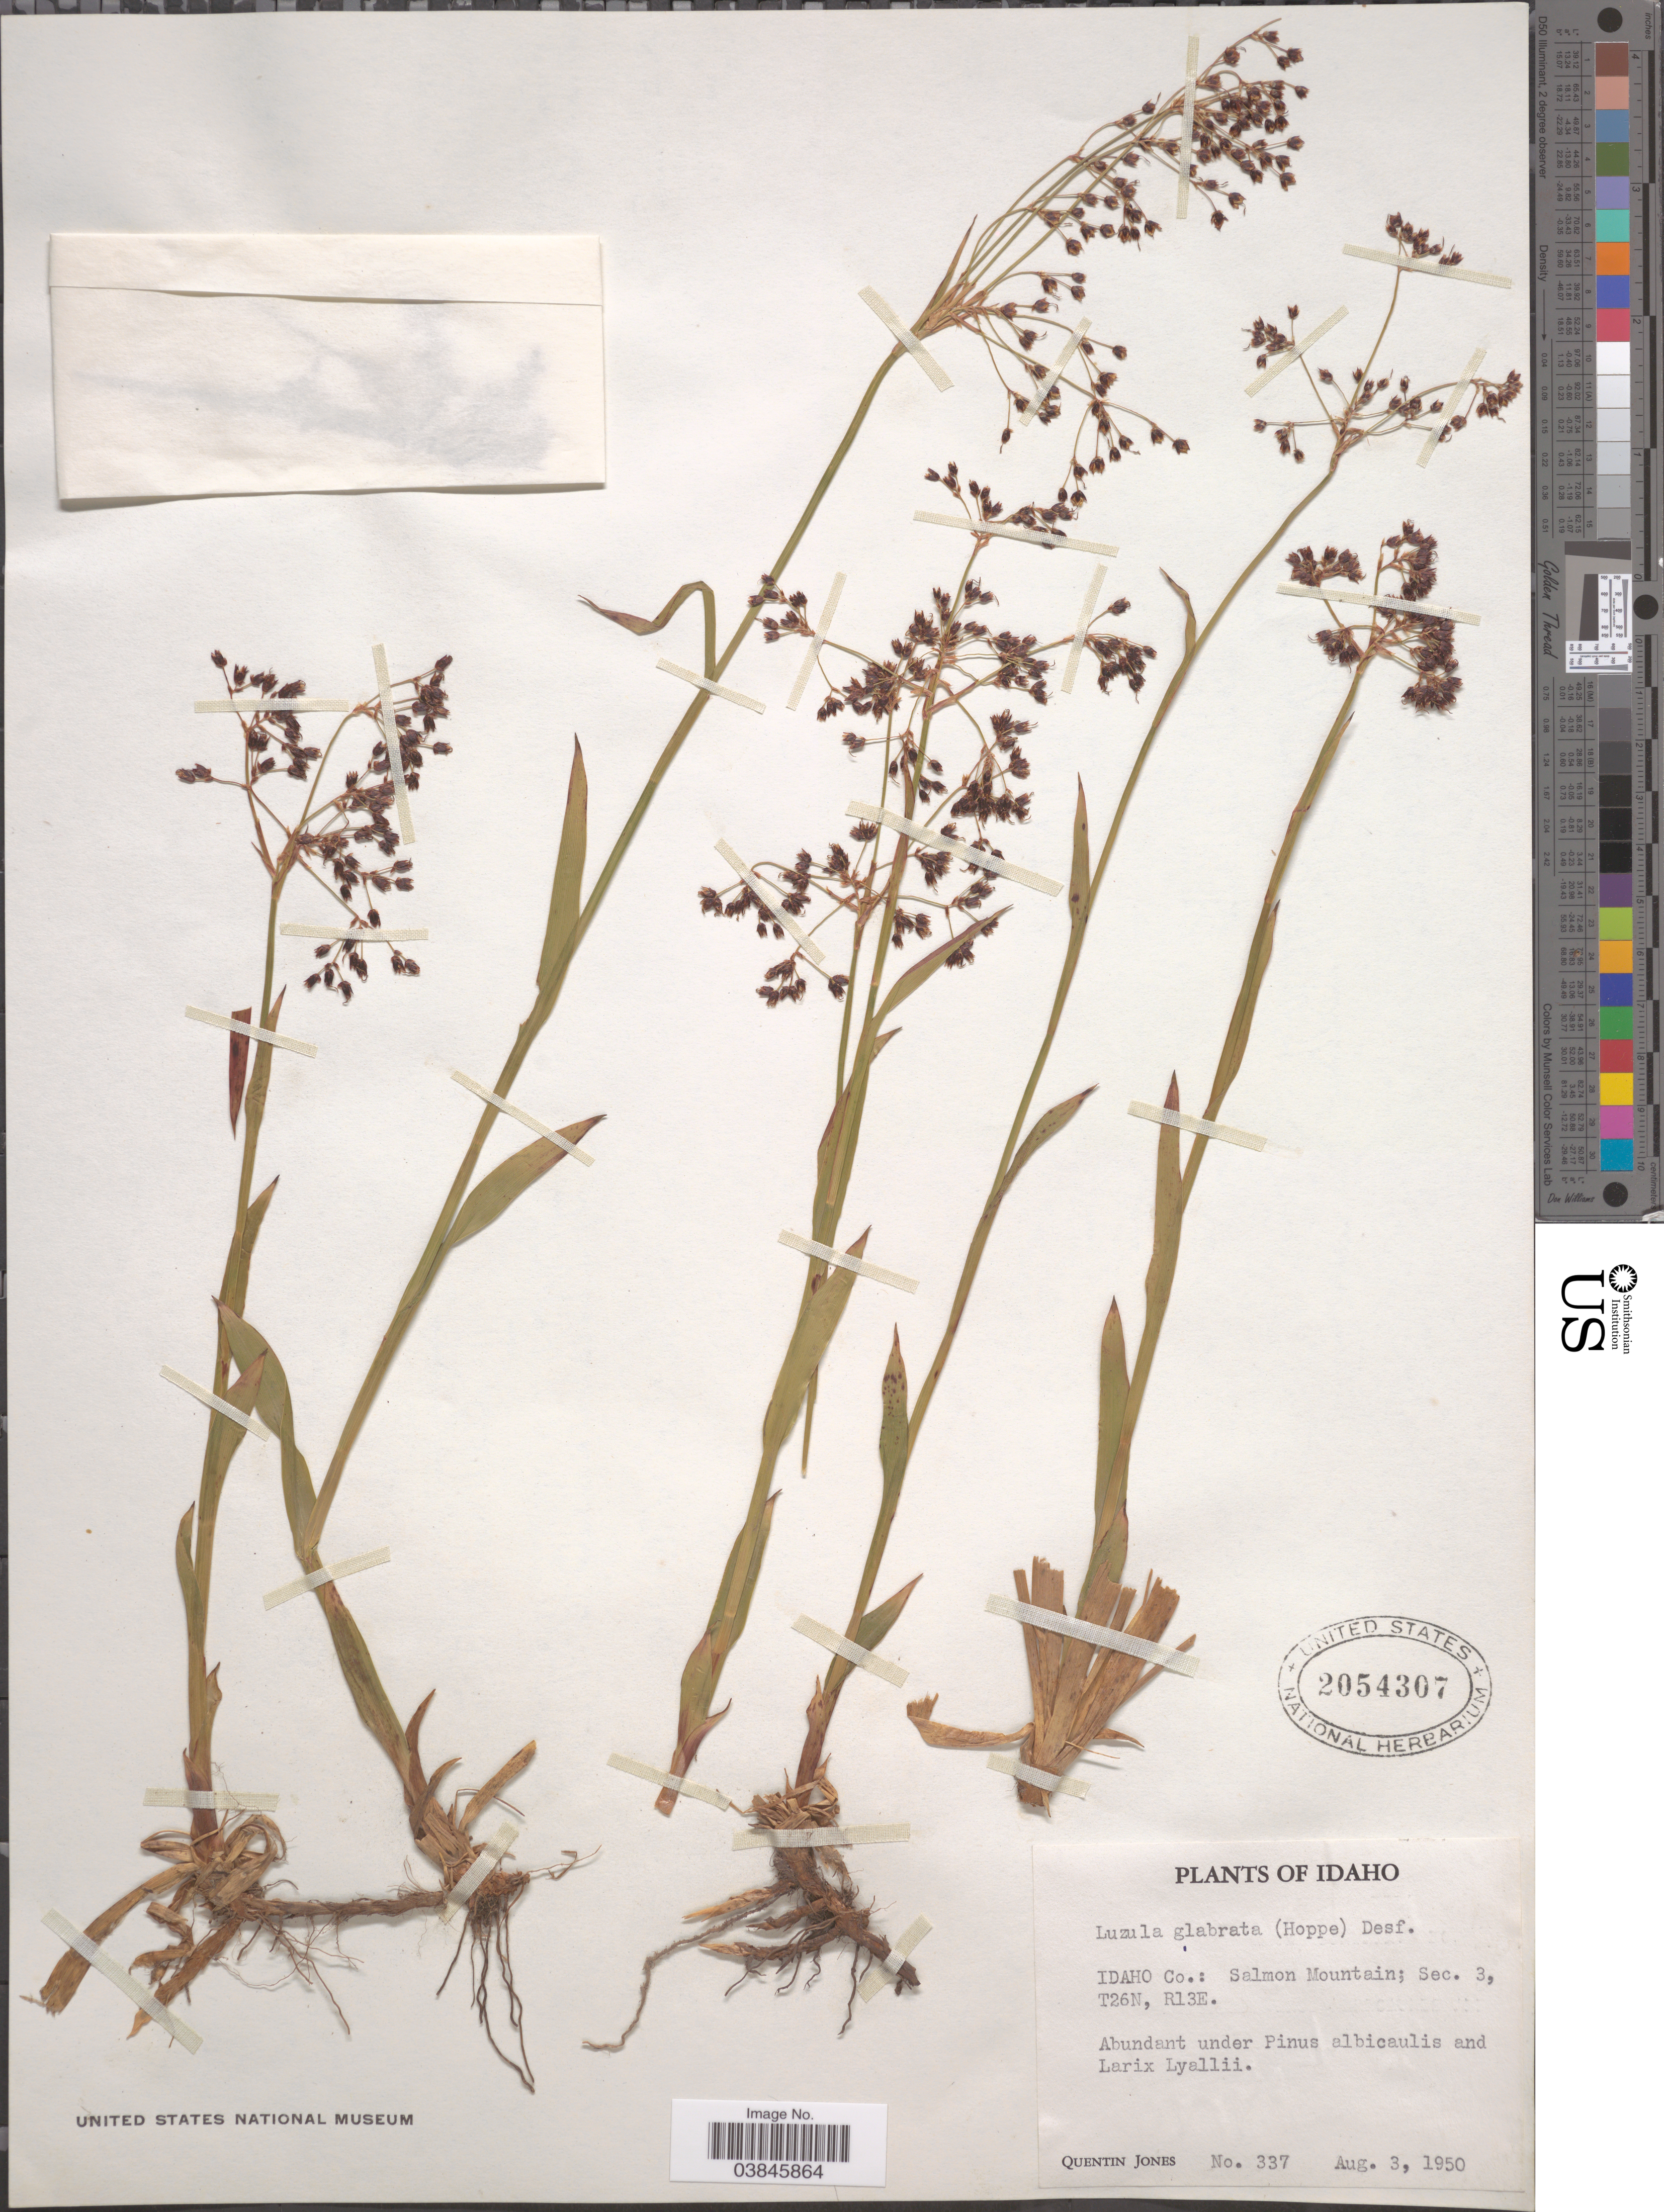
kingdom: Plantae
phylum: Tracheophyta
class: Liliopsida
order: Poales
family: Juncaceae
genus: Luzula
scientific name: Luzula glabrata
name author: (Hoppe) Desv.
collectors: Q. Jones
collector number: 337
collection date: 1950-08-03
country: United States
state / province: Idaho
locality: Idaho Co.: Salmon Mountain; Sec. 3, T26N, R13E.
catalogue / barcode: US 2054307